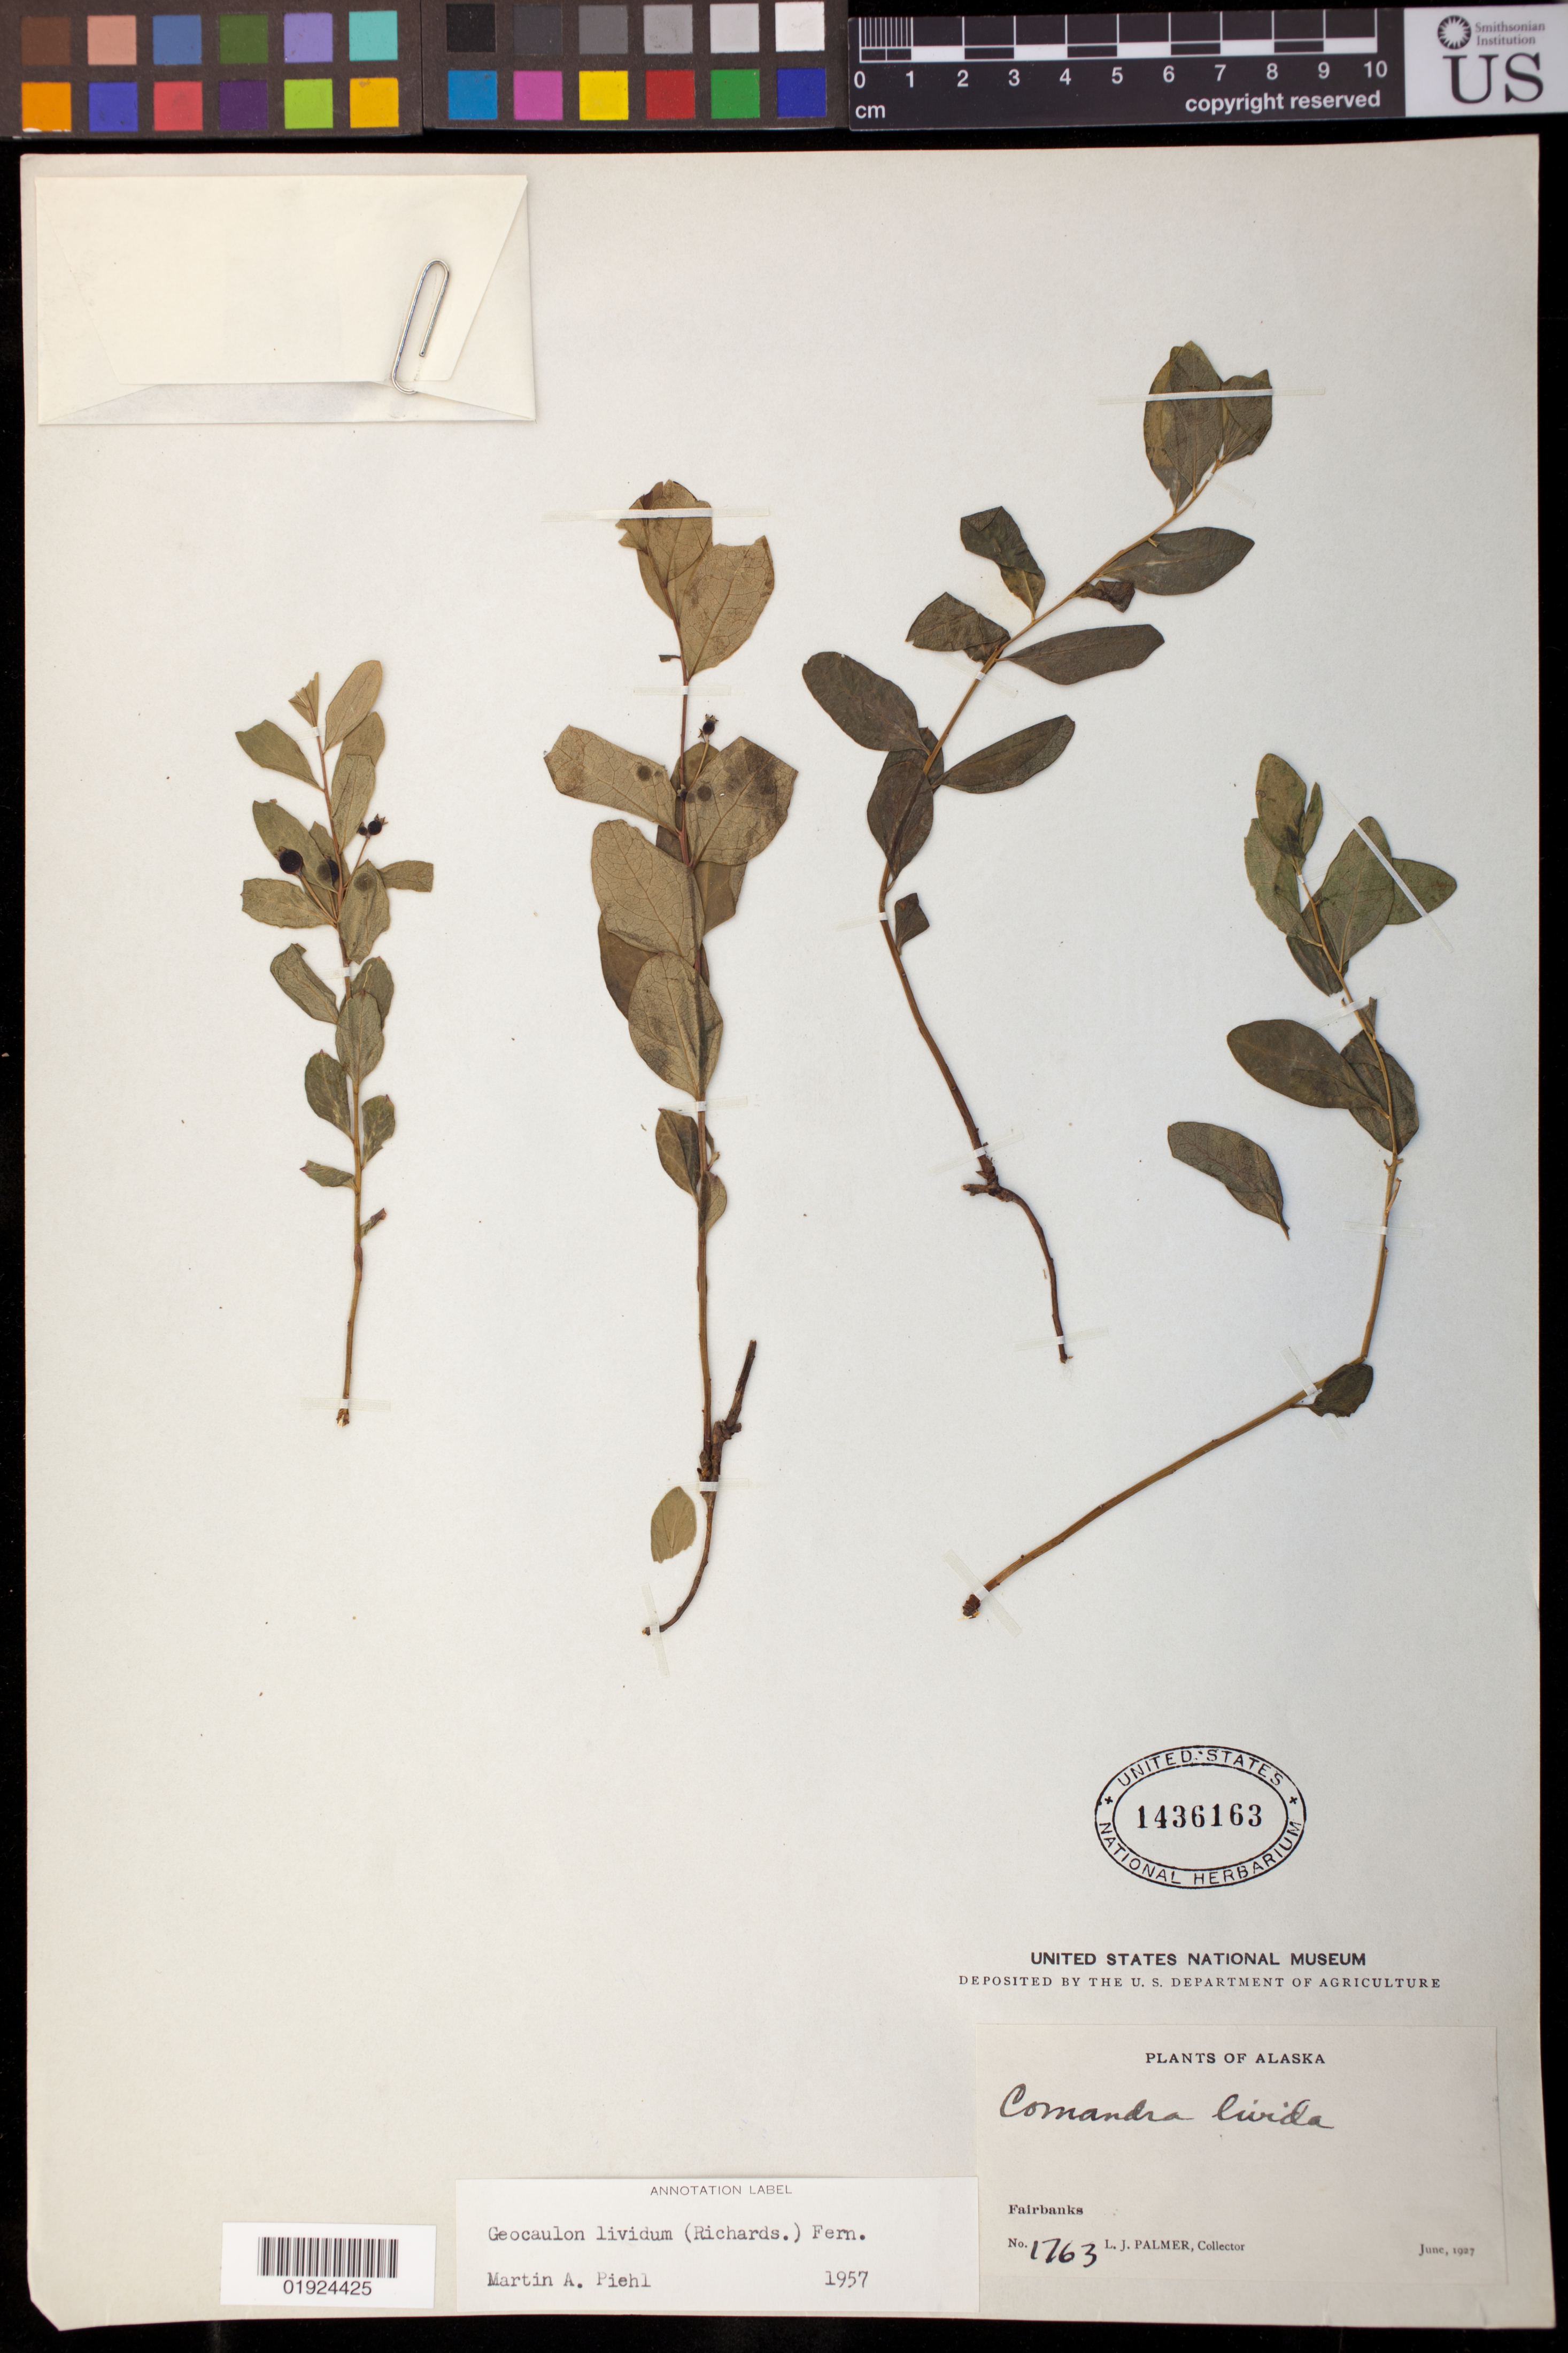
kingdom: Plantae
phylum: Tracheophyta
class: Magnoliopsida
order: Santalales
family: Comandraceae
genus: Geocaulon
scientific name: Geocaulon lividum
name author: (Richardson) Fernald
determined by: Piehl, M. A.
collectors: L. J. Palmer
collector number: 1763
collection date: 1927-06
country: United States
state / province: Alaska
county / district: Fairbanks North Star Borough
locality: Fairbanks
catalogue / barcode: US 1436163